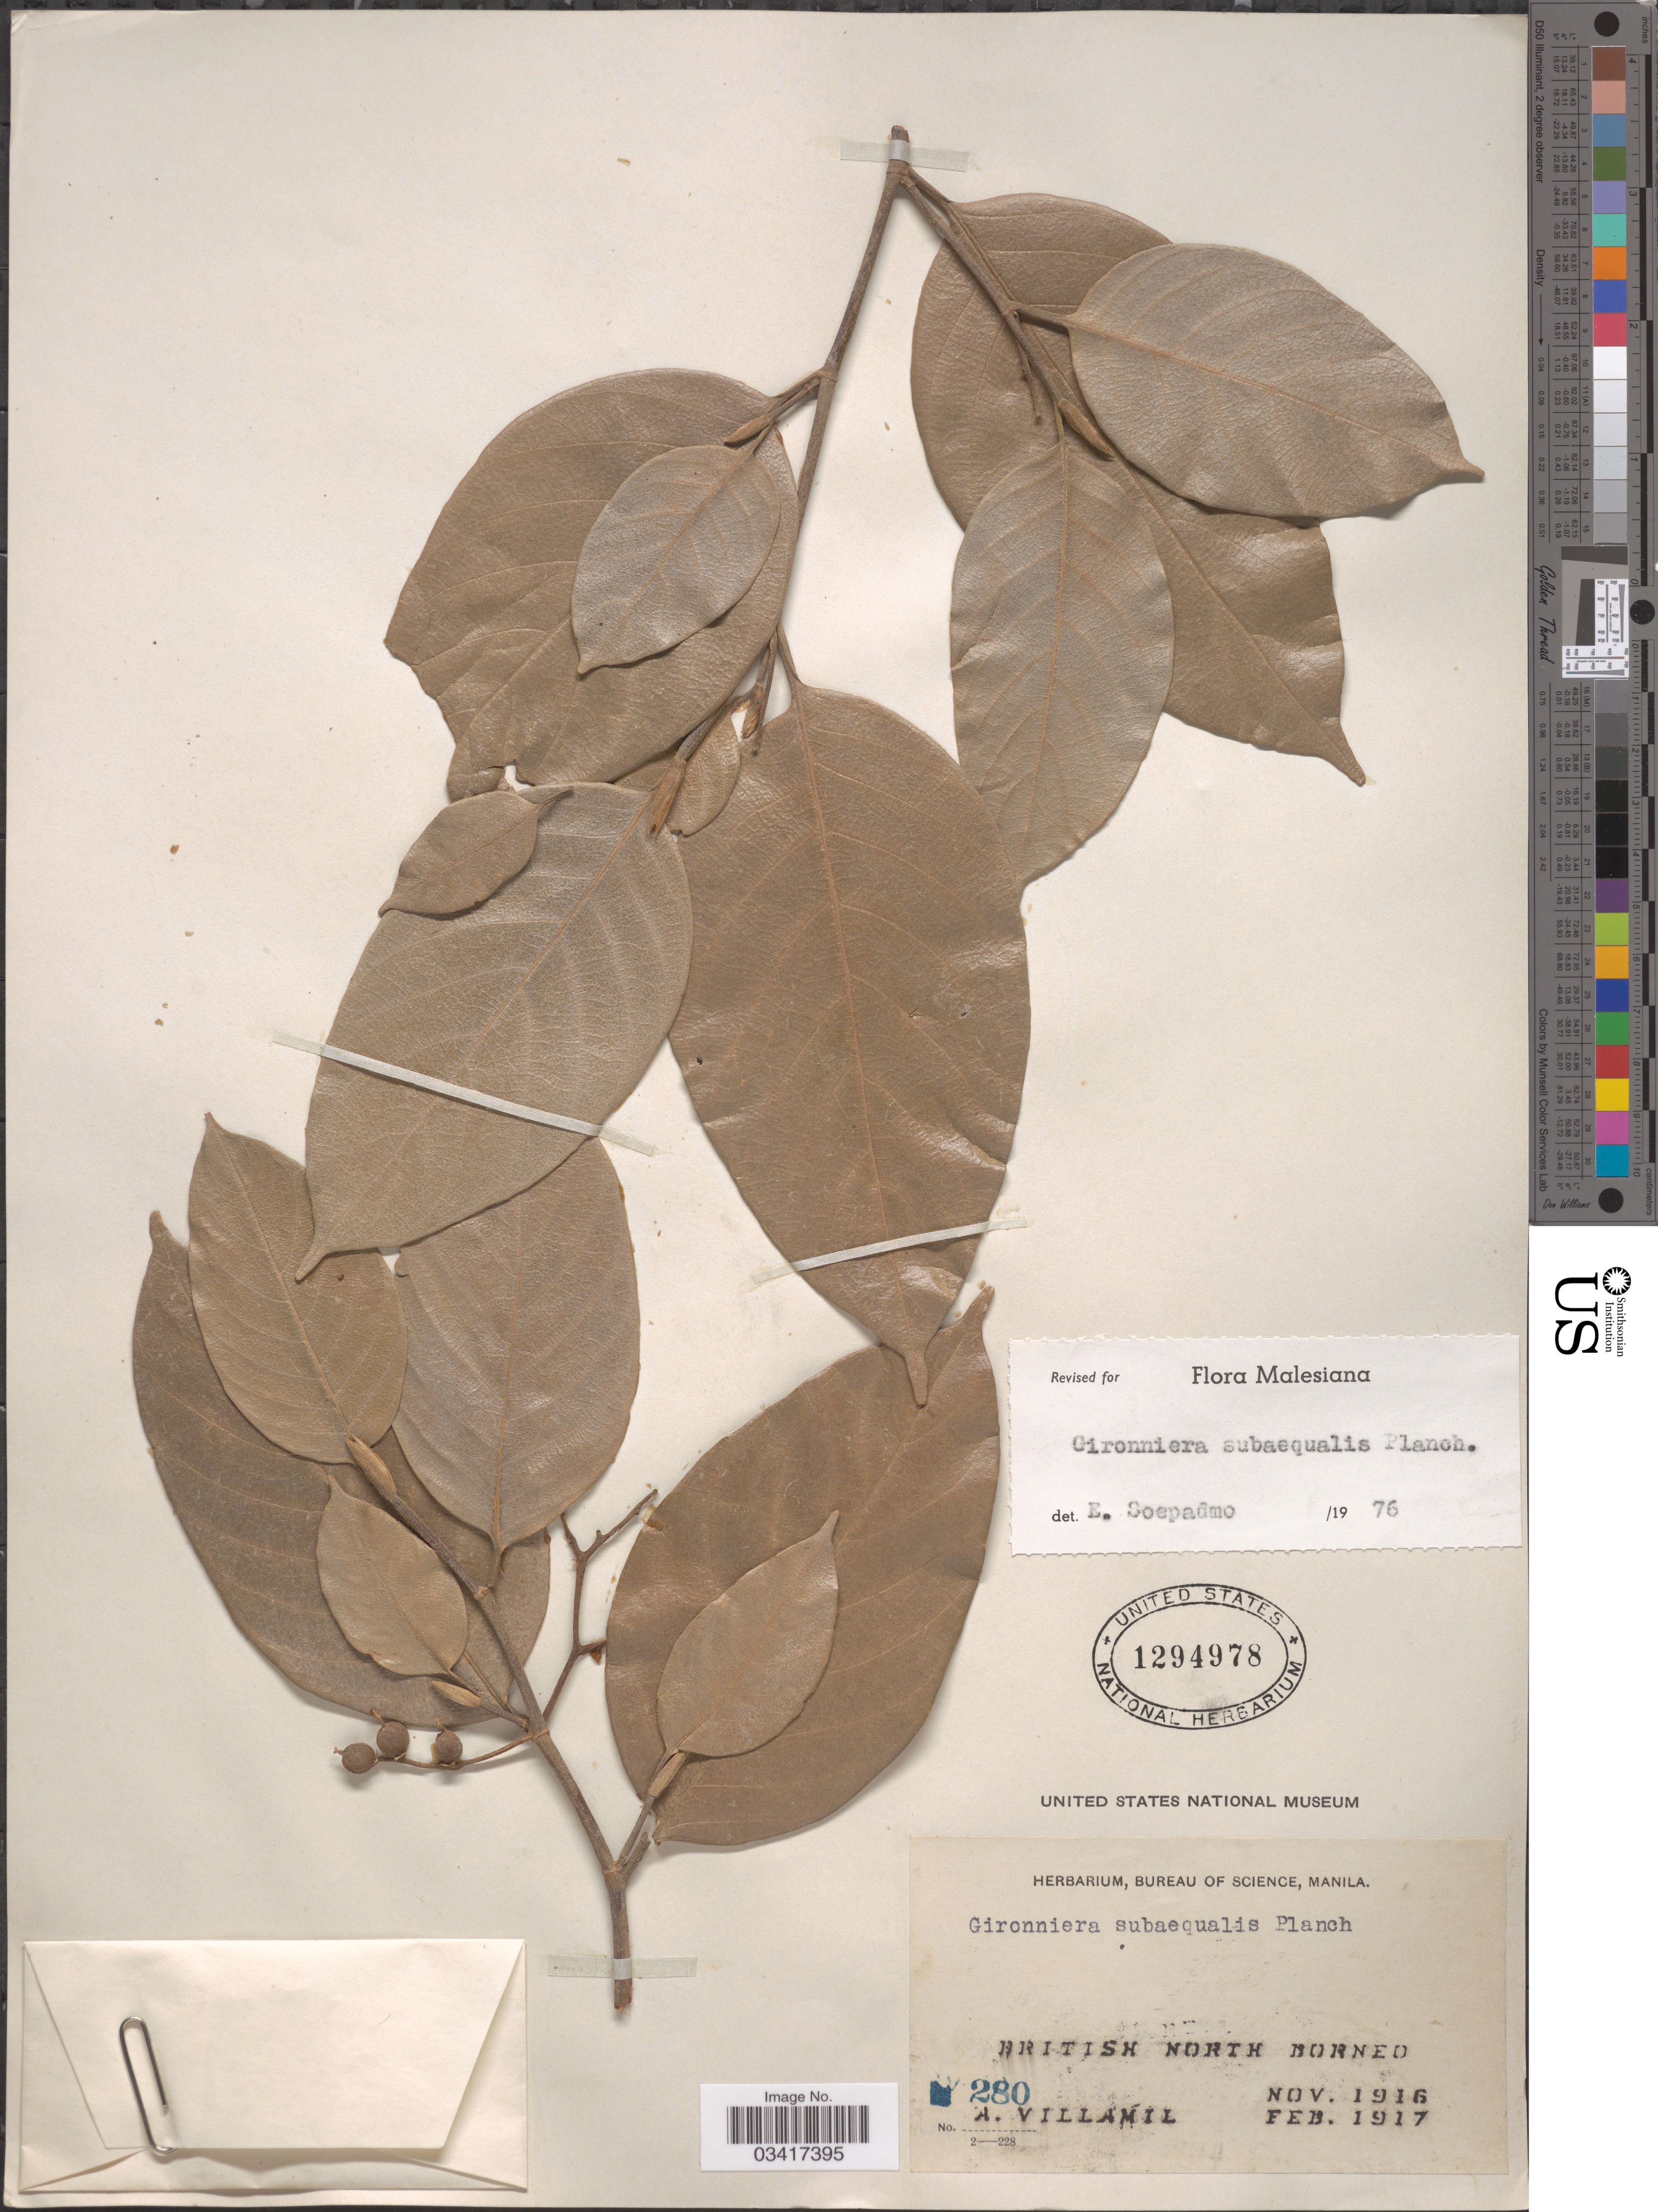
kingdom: Plantae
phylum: Tracheophyta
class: Magnoliopsida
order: Rosales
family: Cannabaceae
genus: Gironniera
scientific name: Gironniera subaequalis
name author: Planch.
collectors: A. Villamil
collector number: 280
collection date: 1916-11/1917-02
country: Malaysia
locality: British North Borneo.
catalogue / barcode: US 1294978